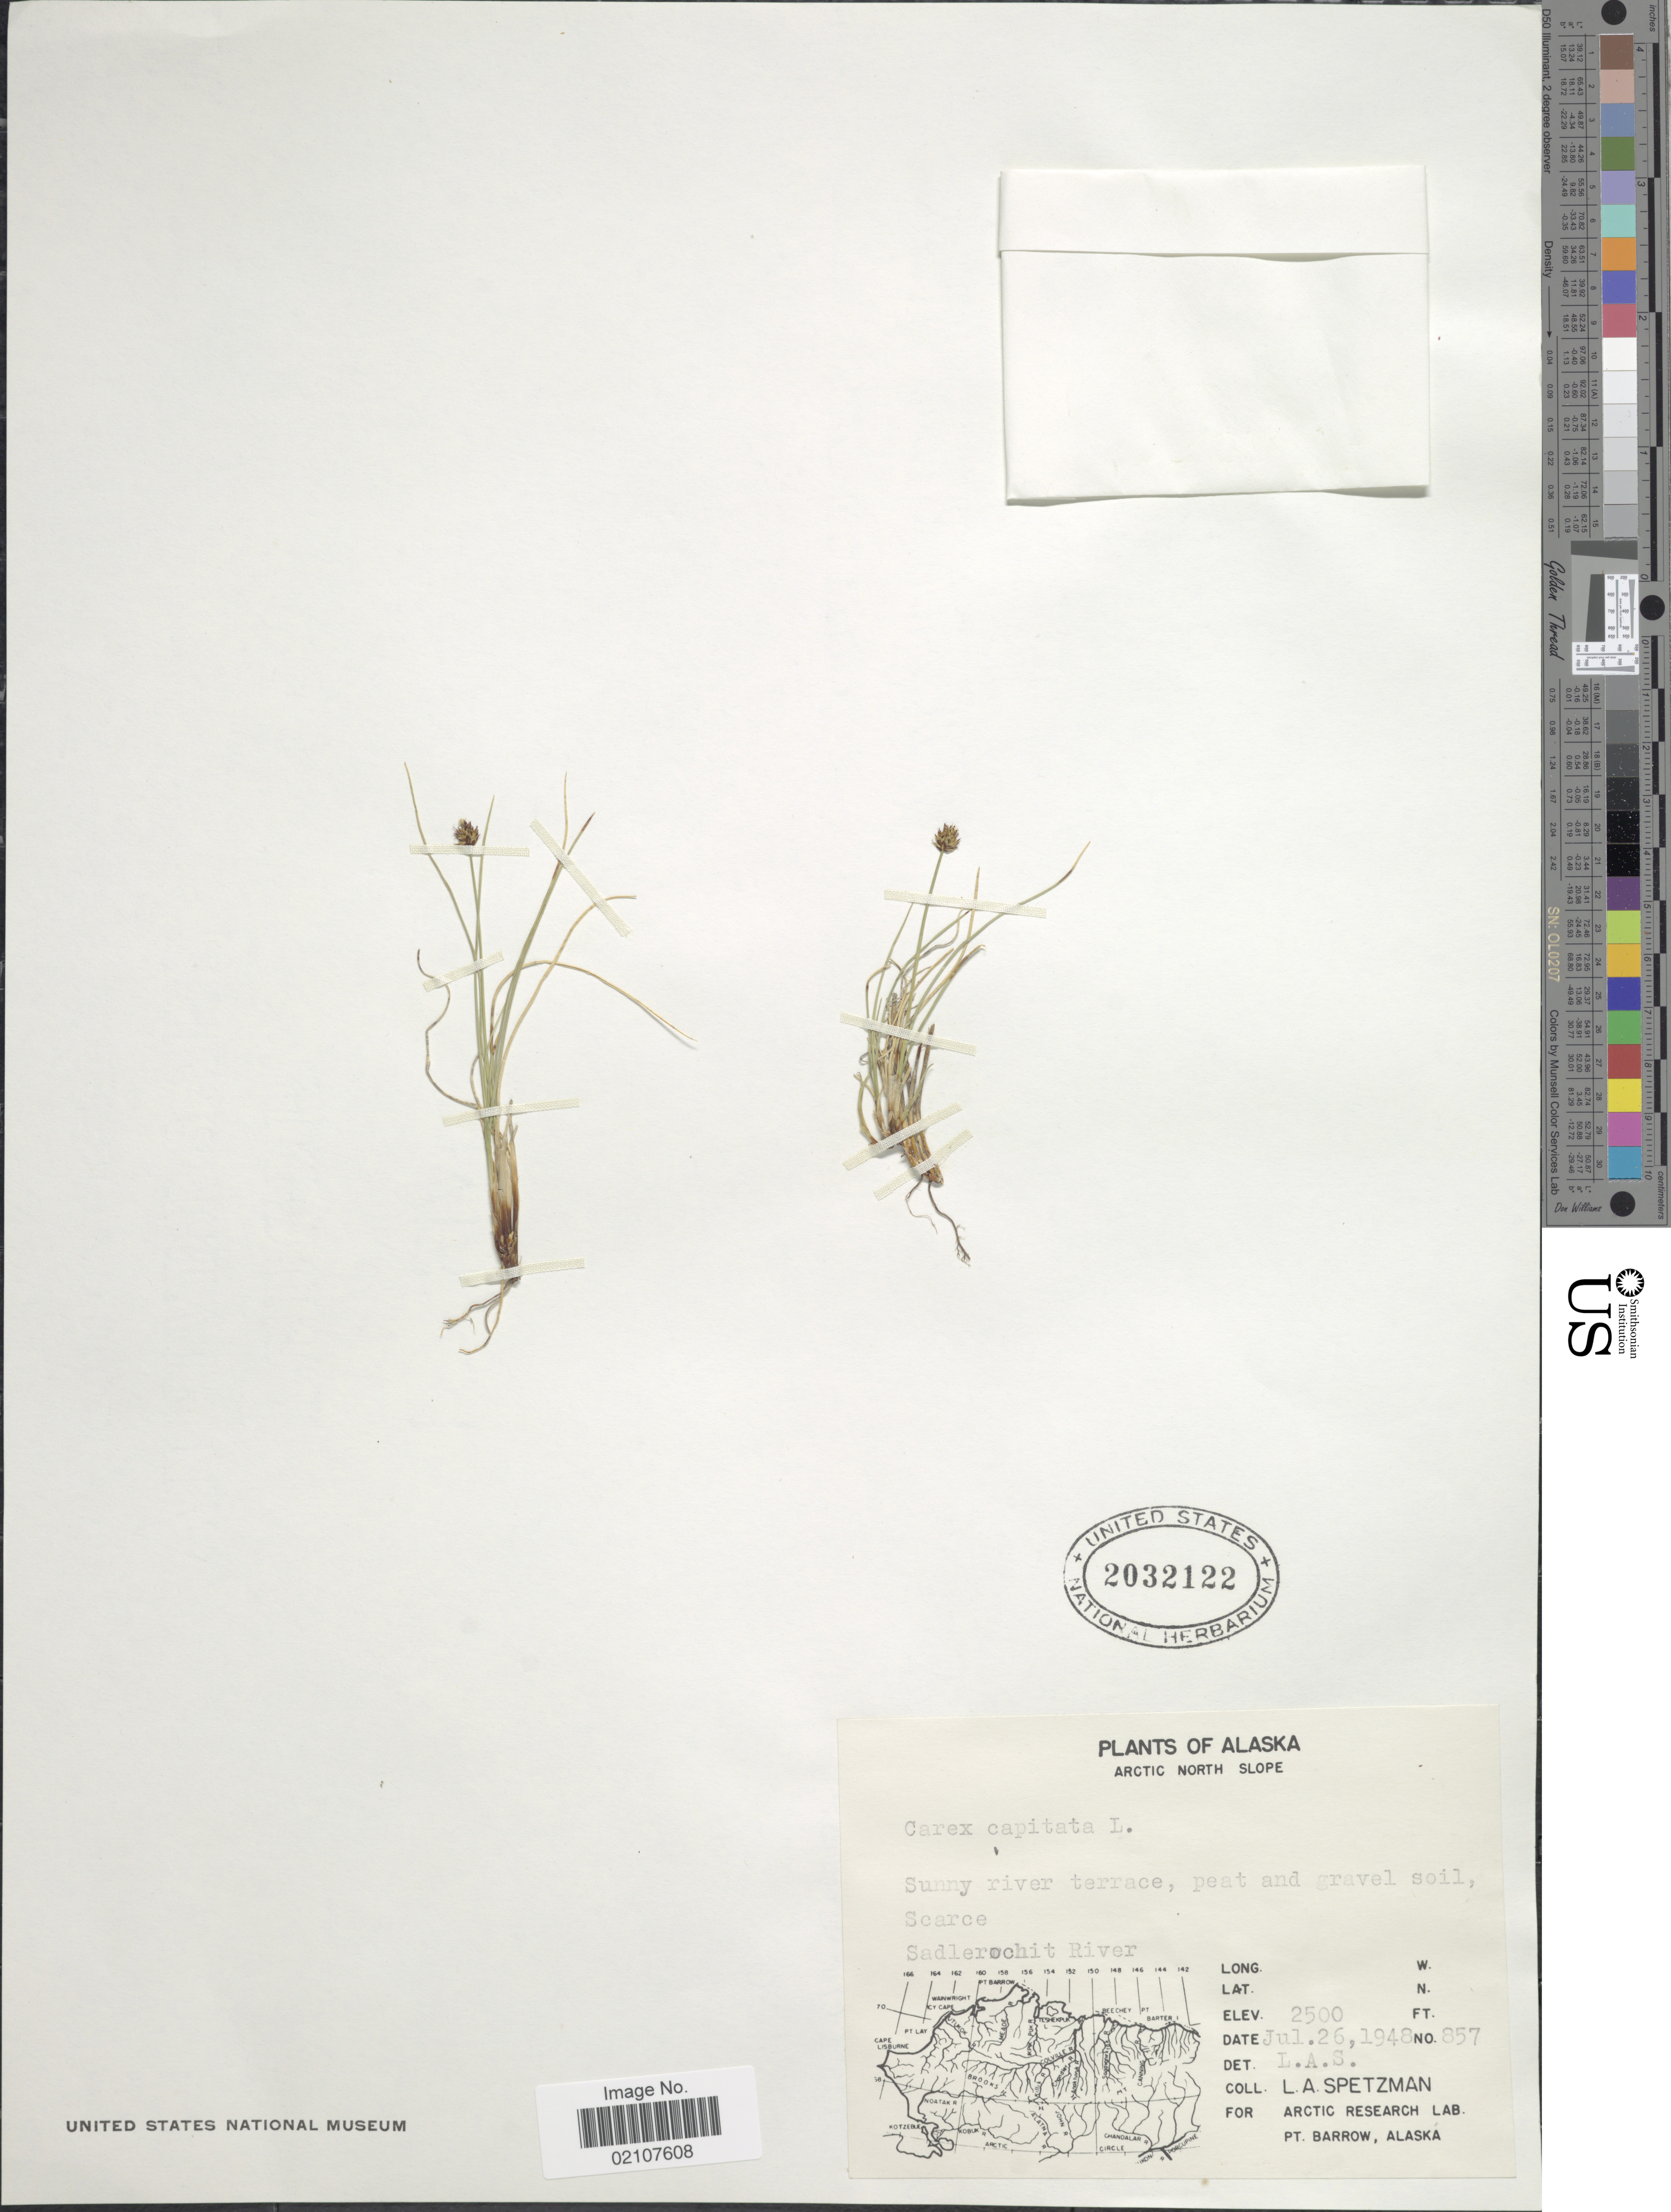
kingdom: Plantae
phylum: Tracheophyta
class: Liliopsida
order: Poales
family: Cyperaceae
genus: Carex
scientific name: Carex capitata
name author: L.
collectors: L. Spetzman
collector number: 857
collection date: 1948-07-26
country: United States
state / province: Alaska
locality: Alaska, Arctic North Slope, sunny river terrace, peat and gravel soil Scarce. Sadlerochit River.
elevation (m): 762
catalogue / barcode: US 2032122